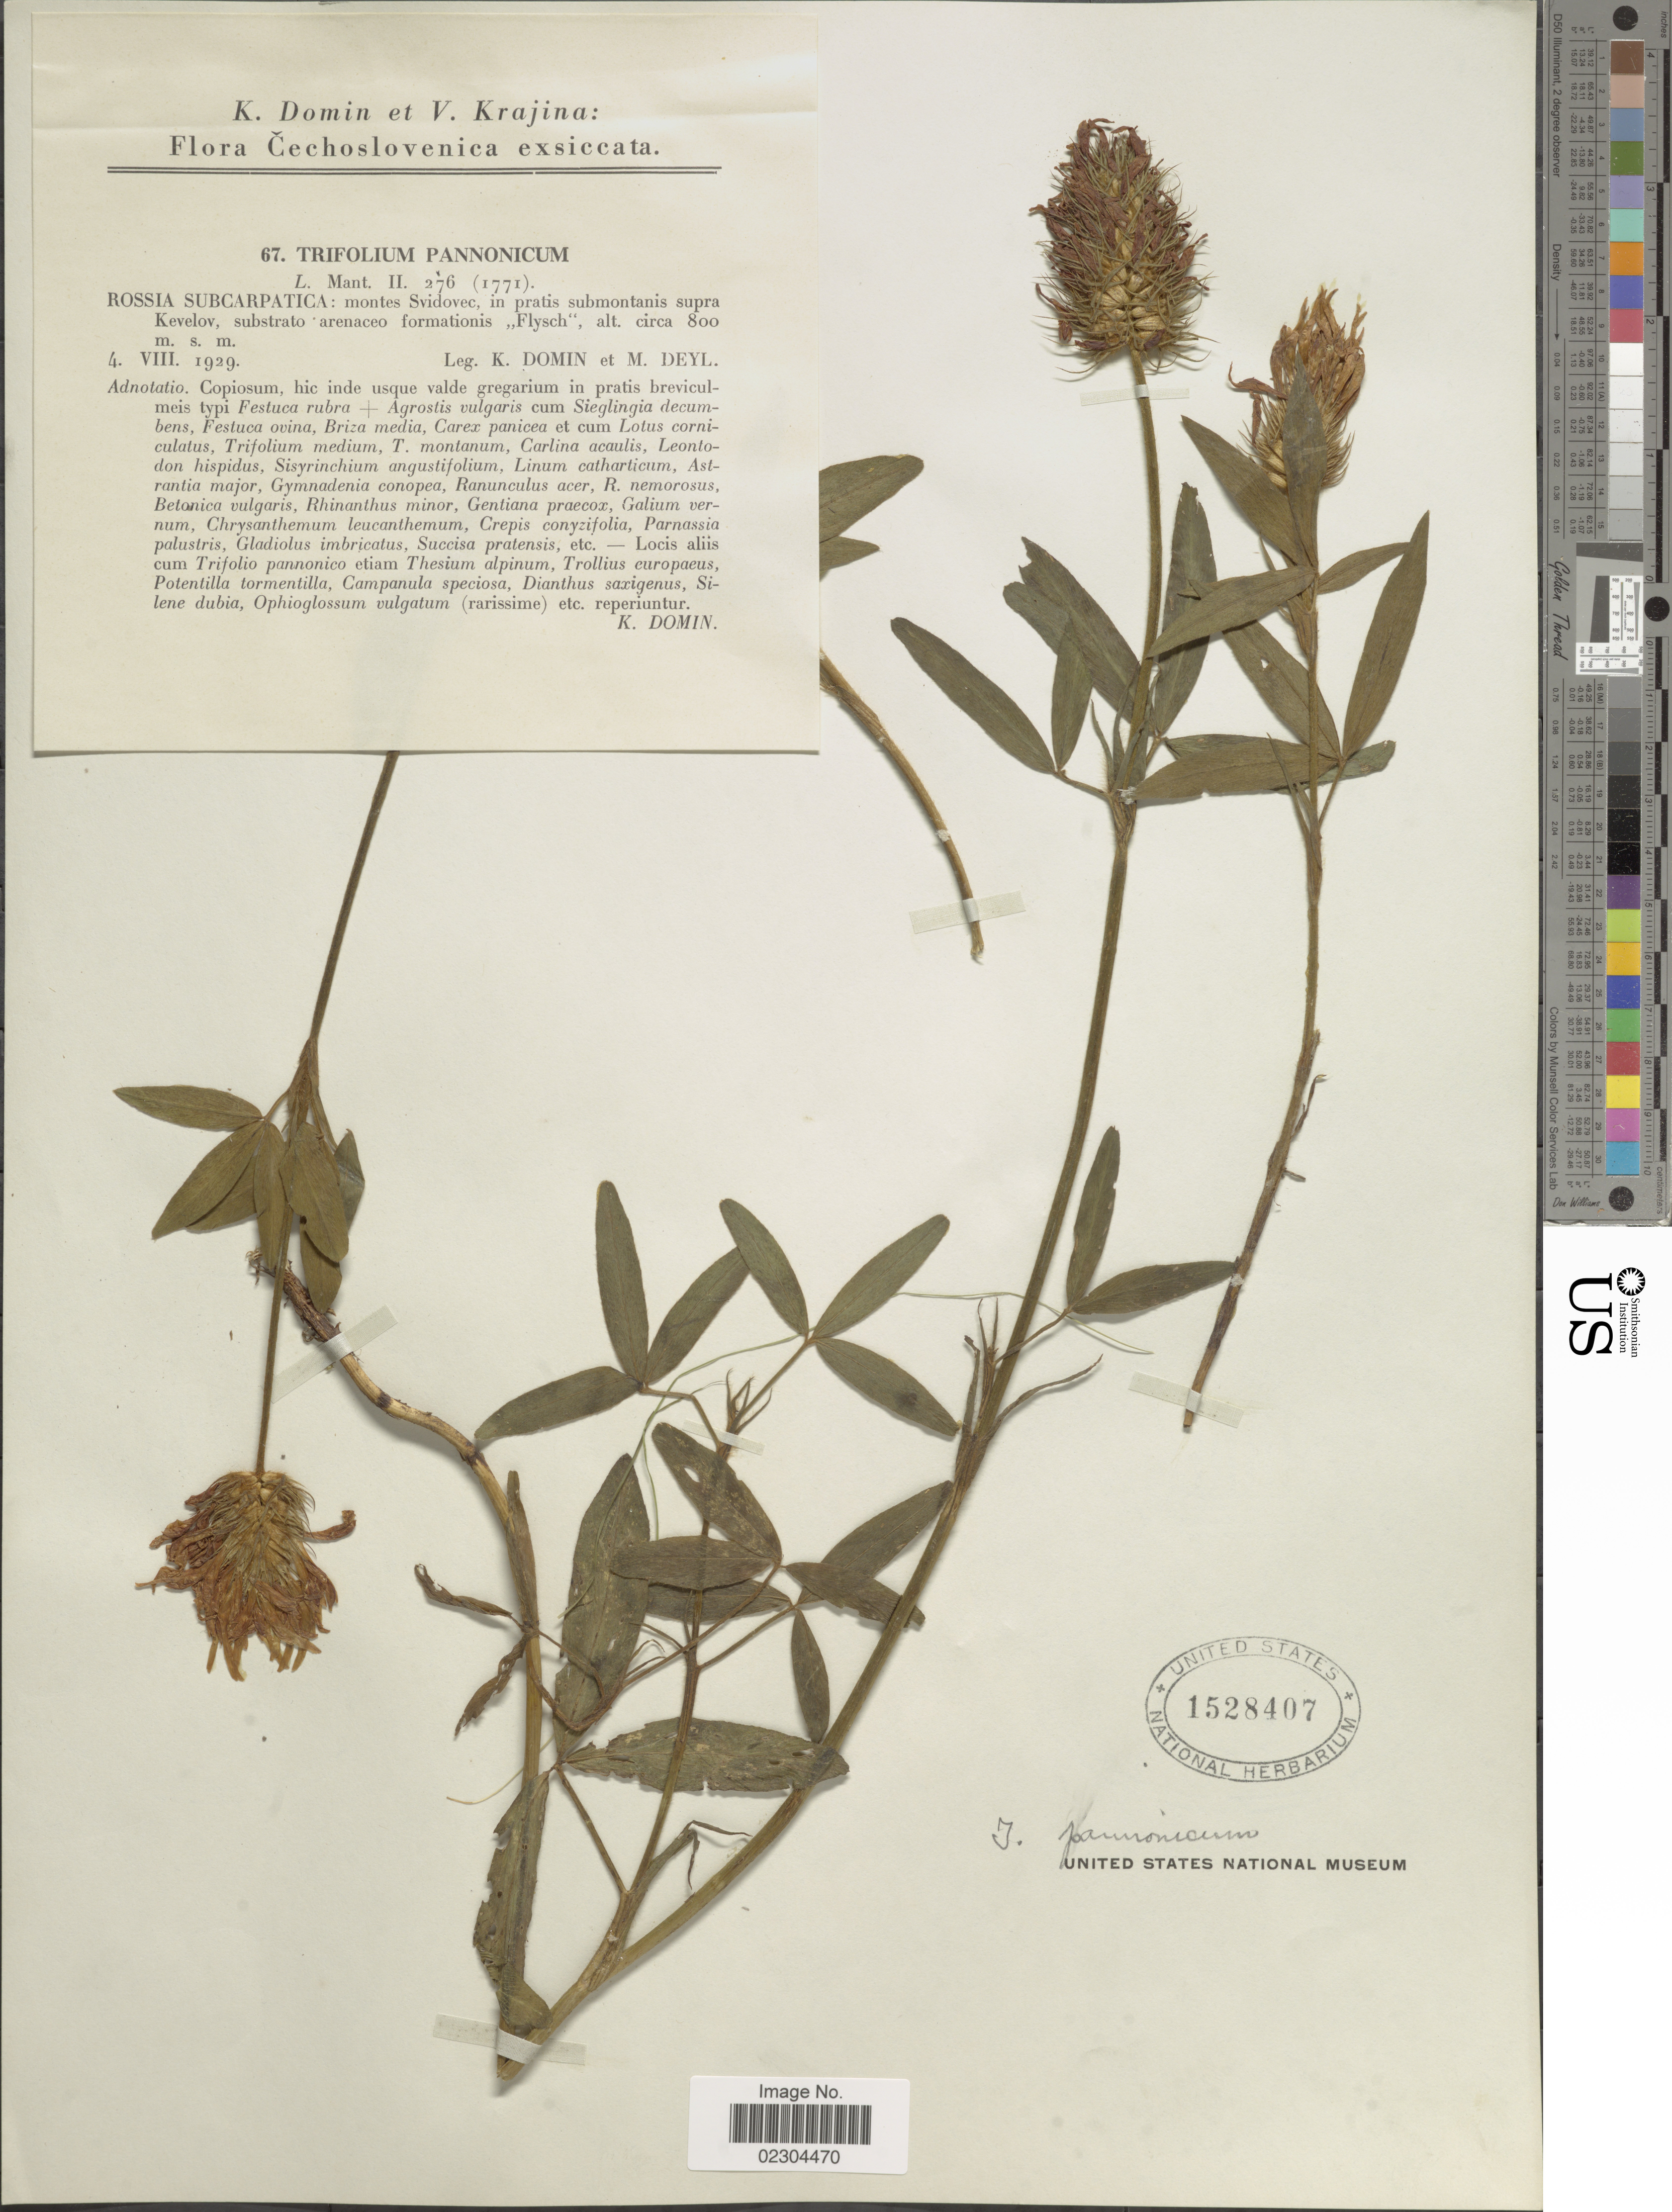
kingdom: Plantae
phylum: Tracheophyta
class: Magnoliopsida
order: Fabales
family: Fabaceae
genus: Trifolium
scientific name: Trifolium pannonicum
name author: Jacq.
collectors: K. Domin & M. Deyl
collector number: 67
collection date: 1929-08-04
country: Czechia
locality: Rossia Subcarpatica, montes Svidovec, in pratis submontanis supra Kevelo, substrato areaceo formationis "Flysch"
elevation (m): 800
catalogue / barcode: US 1528407